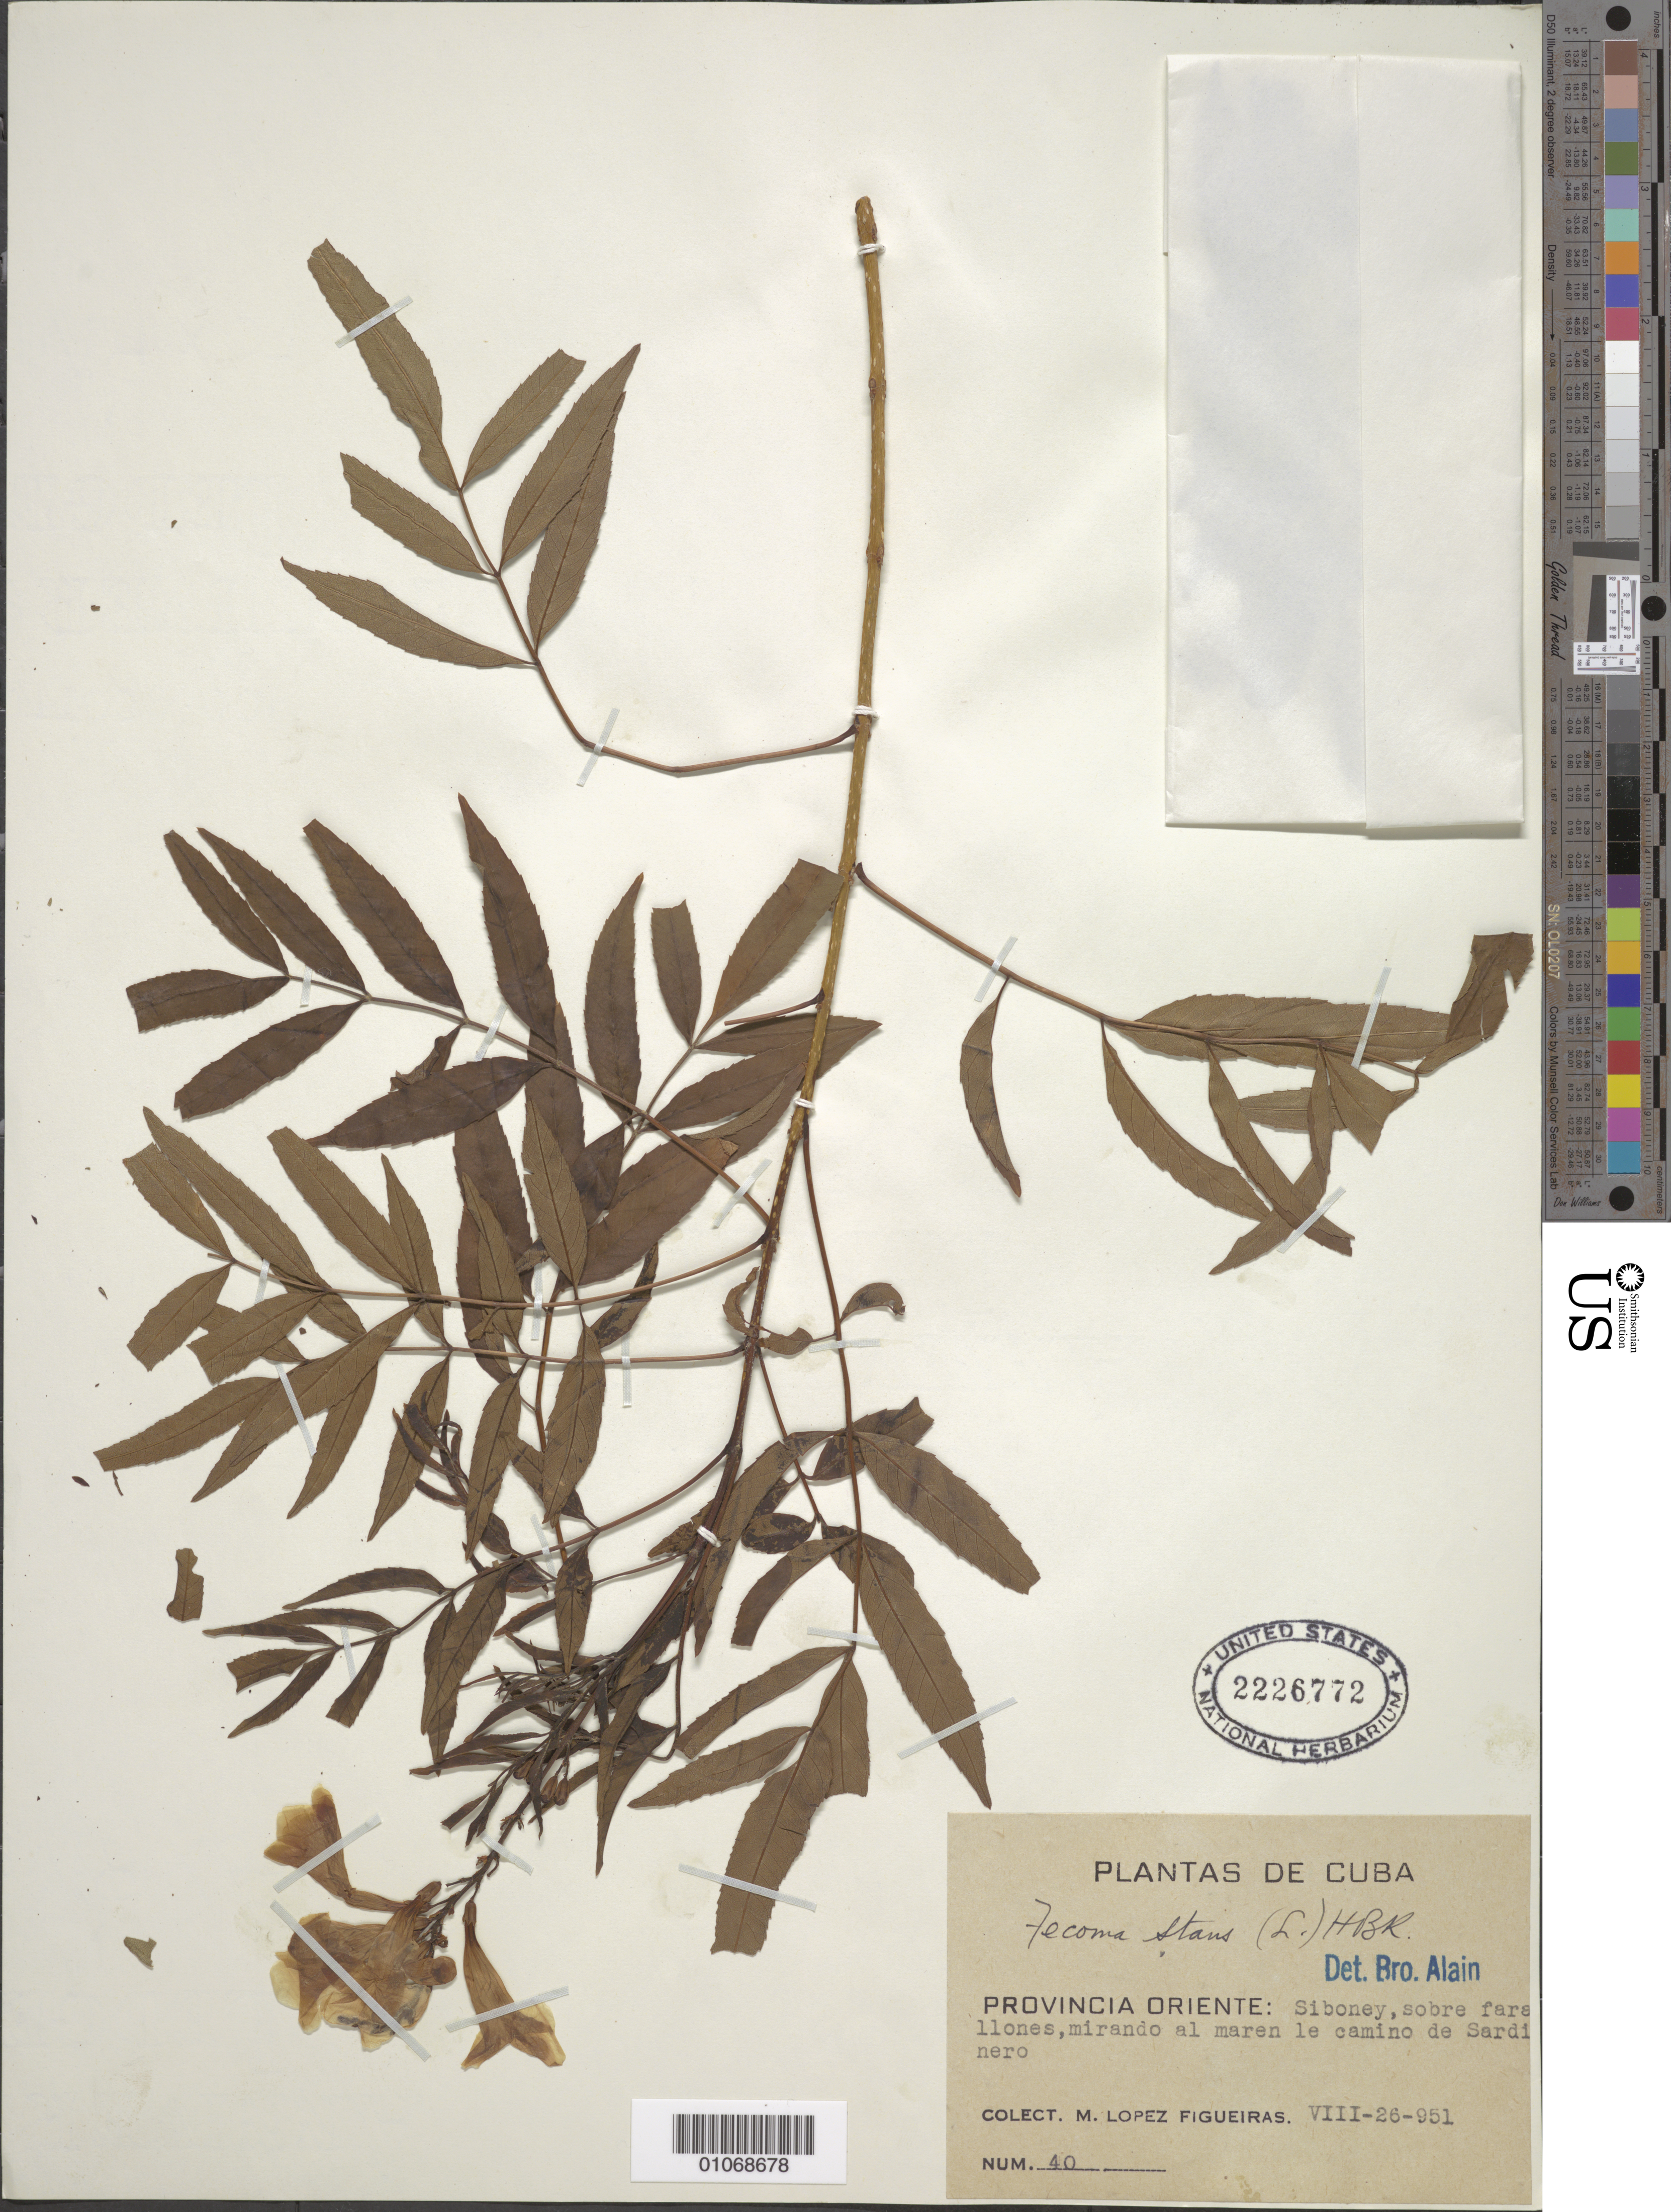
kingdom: Plantae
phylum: Tracheophyta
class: Magnoliopsida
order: Lamiales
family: Bignoniaceae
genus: Tecoma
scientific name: Tecoma stans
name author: (L.) Juss. ex Kunth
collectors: M. López Figueiras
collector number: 40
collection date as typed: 26 Aug 1951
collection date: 1951-08-26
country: Cuba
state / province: Oriente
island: Cuba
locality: Siboney, on cliffs watching over the sea, road to Sardinero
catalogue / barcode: US 2226772